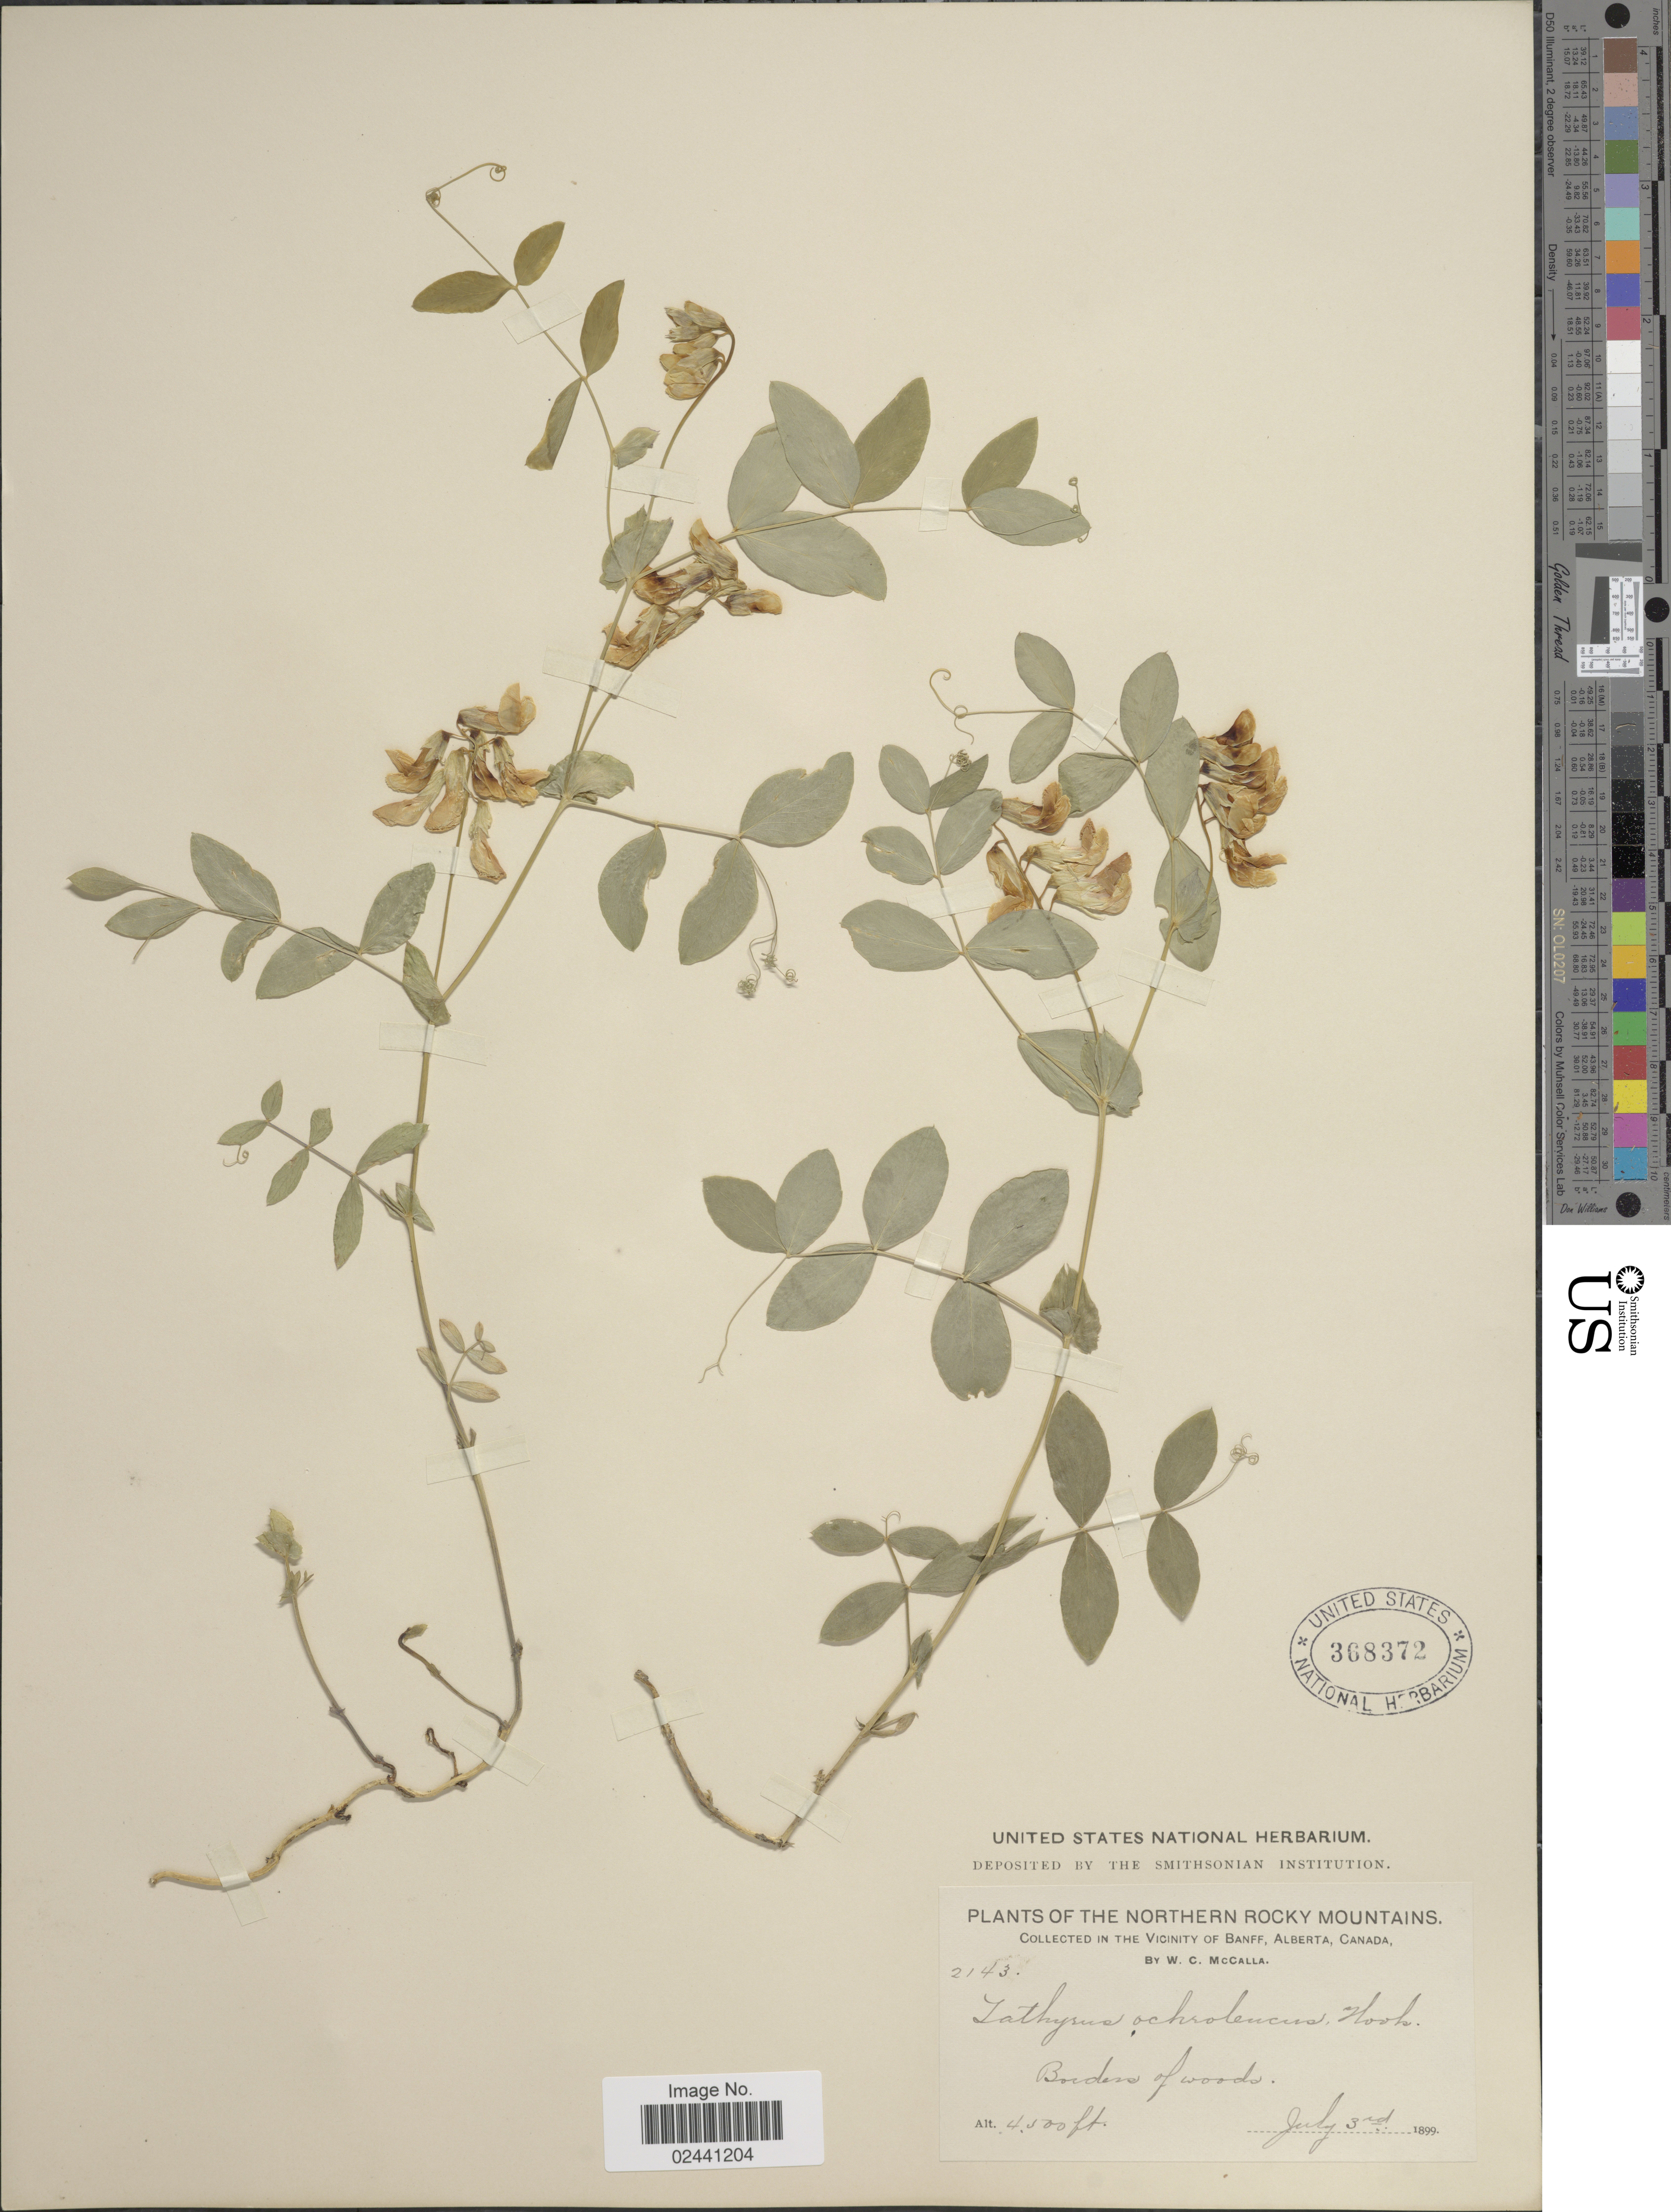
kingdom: Plantae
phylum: Tracheophyta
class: Magnoliopsida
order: Fabales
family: Fabaceae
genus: Lathyrus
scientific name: Lathyrus ochroleucus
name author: Hook.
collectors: W. McCalla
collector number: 2143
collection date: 1899-07-03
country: Canada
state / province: Alberta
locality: Northern Rocky Mountains, The Vicinity of Banff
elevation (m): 1372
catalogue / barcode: US 368372